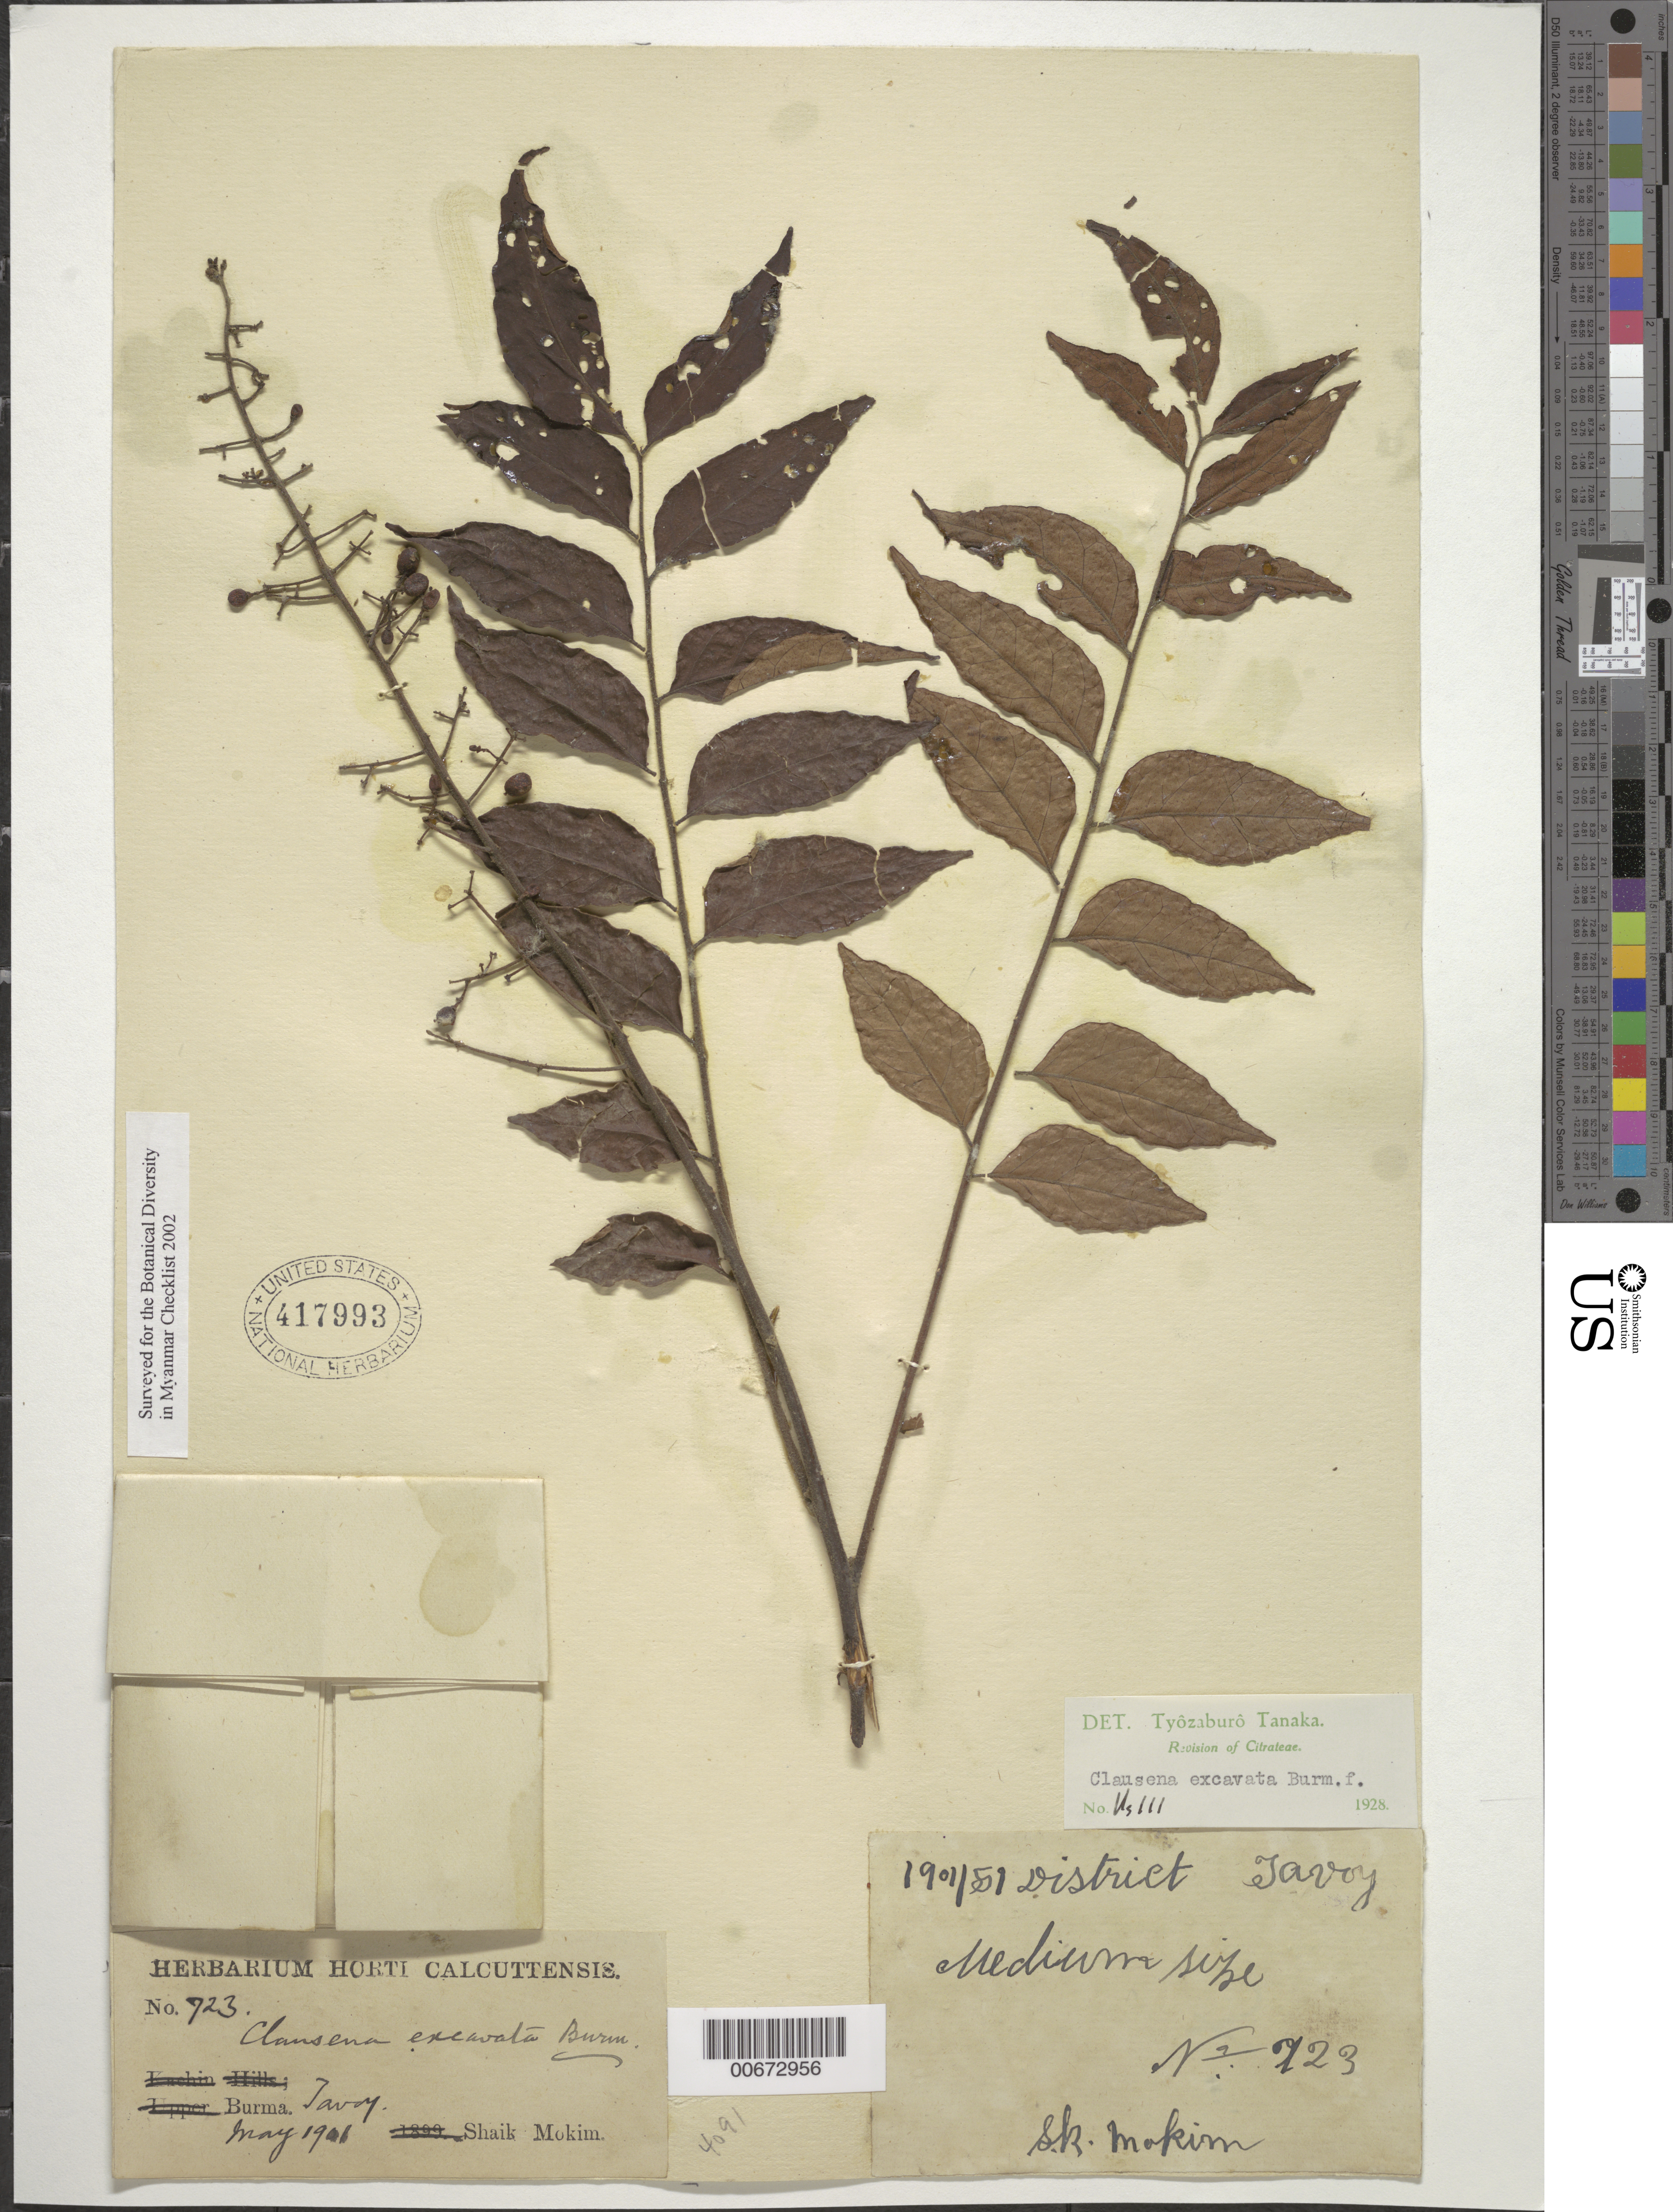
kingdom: Plantae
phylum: Tracheophyta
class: Magnoliopsida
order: Sapindales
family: Rutaceae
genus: Clausena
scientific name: Clausena excavata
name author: Burm. f.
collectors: S. Mokim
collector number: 723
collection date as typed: May 1901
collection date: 1901-05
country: Myanmar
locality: Tavoy.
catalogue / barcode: US 417993